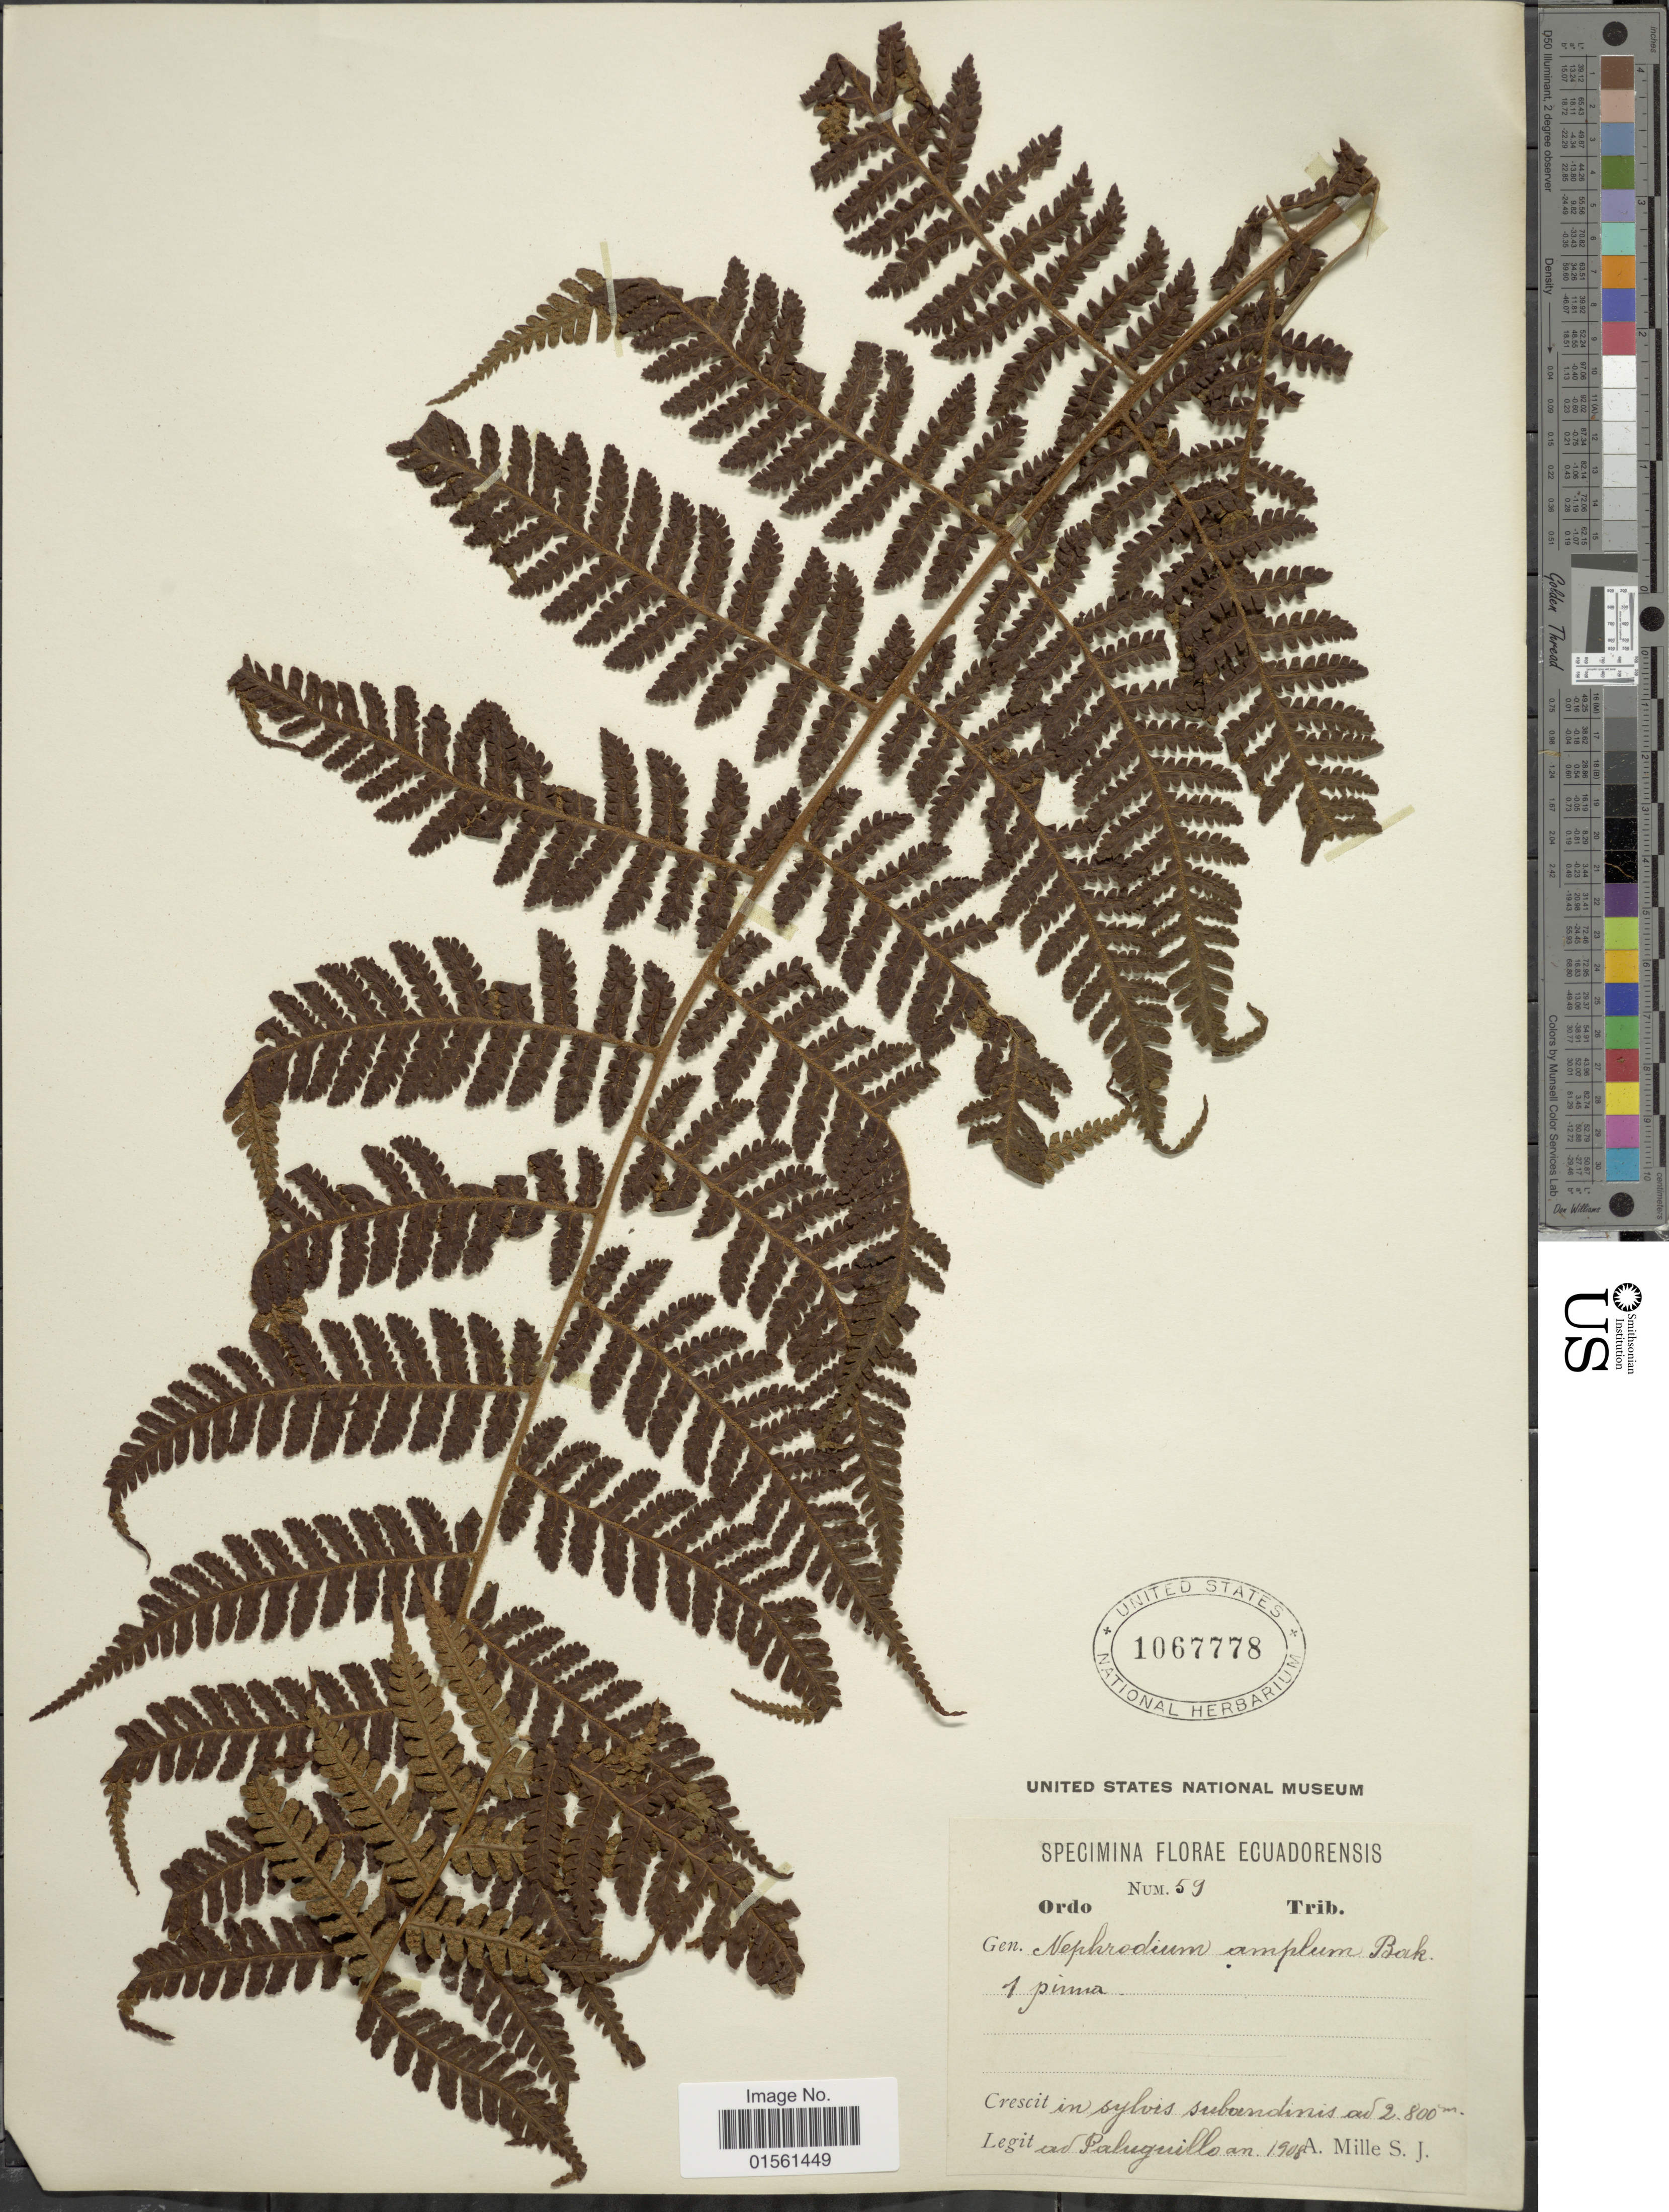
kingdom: Plantae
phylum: Tracheophyta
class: Polypodiopsida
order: Polypodiales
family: Dryopteridaceae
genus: Megalastrum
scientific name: Megalastrum sp.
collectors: A. Mille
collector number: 59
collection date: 1908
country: Ecuador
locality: Criscit in sylvis subandinis ad Baeza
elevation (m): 2800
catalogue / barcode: US 1067778